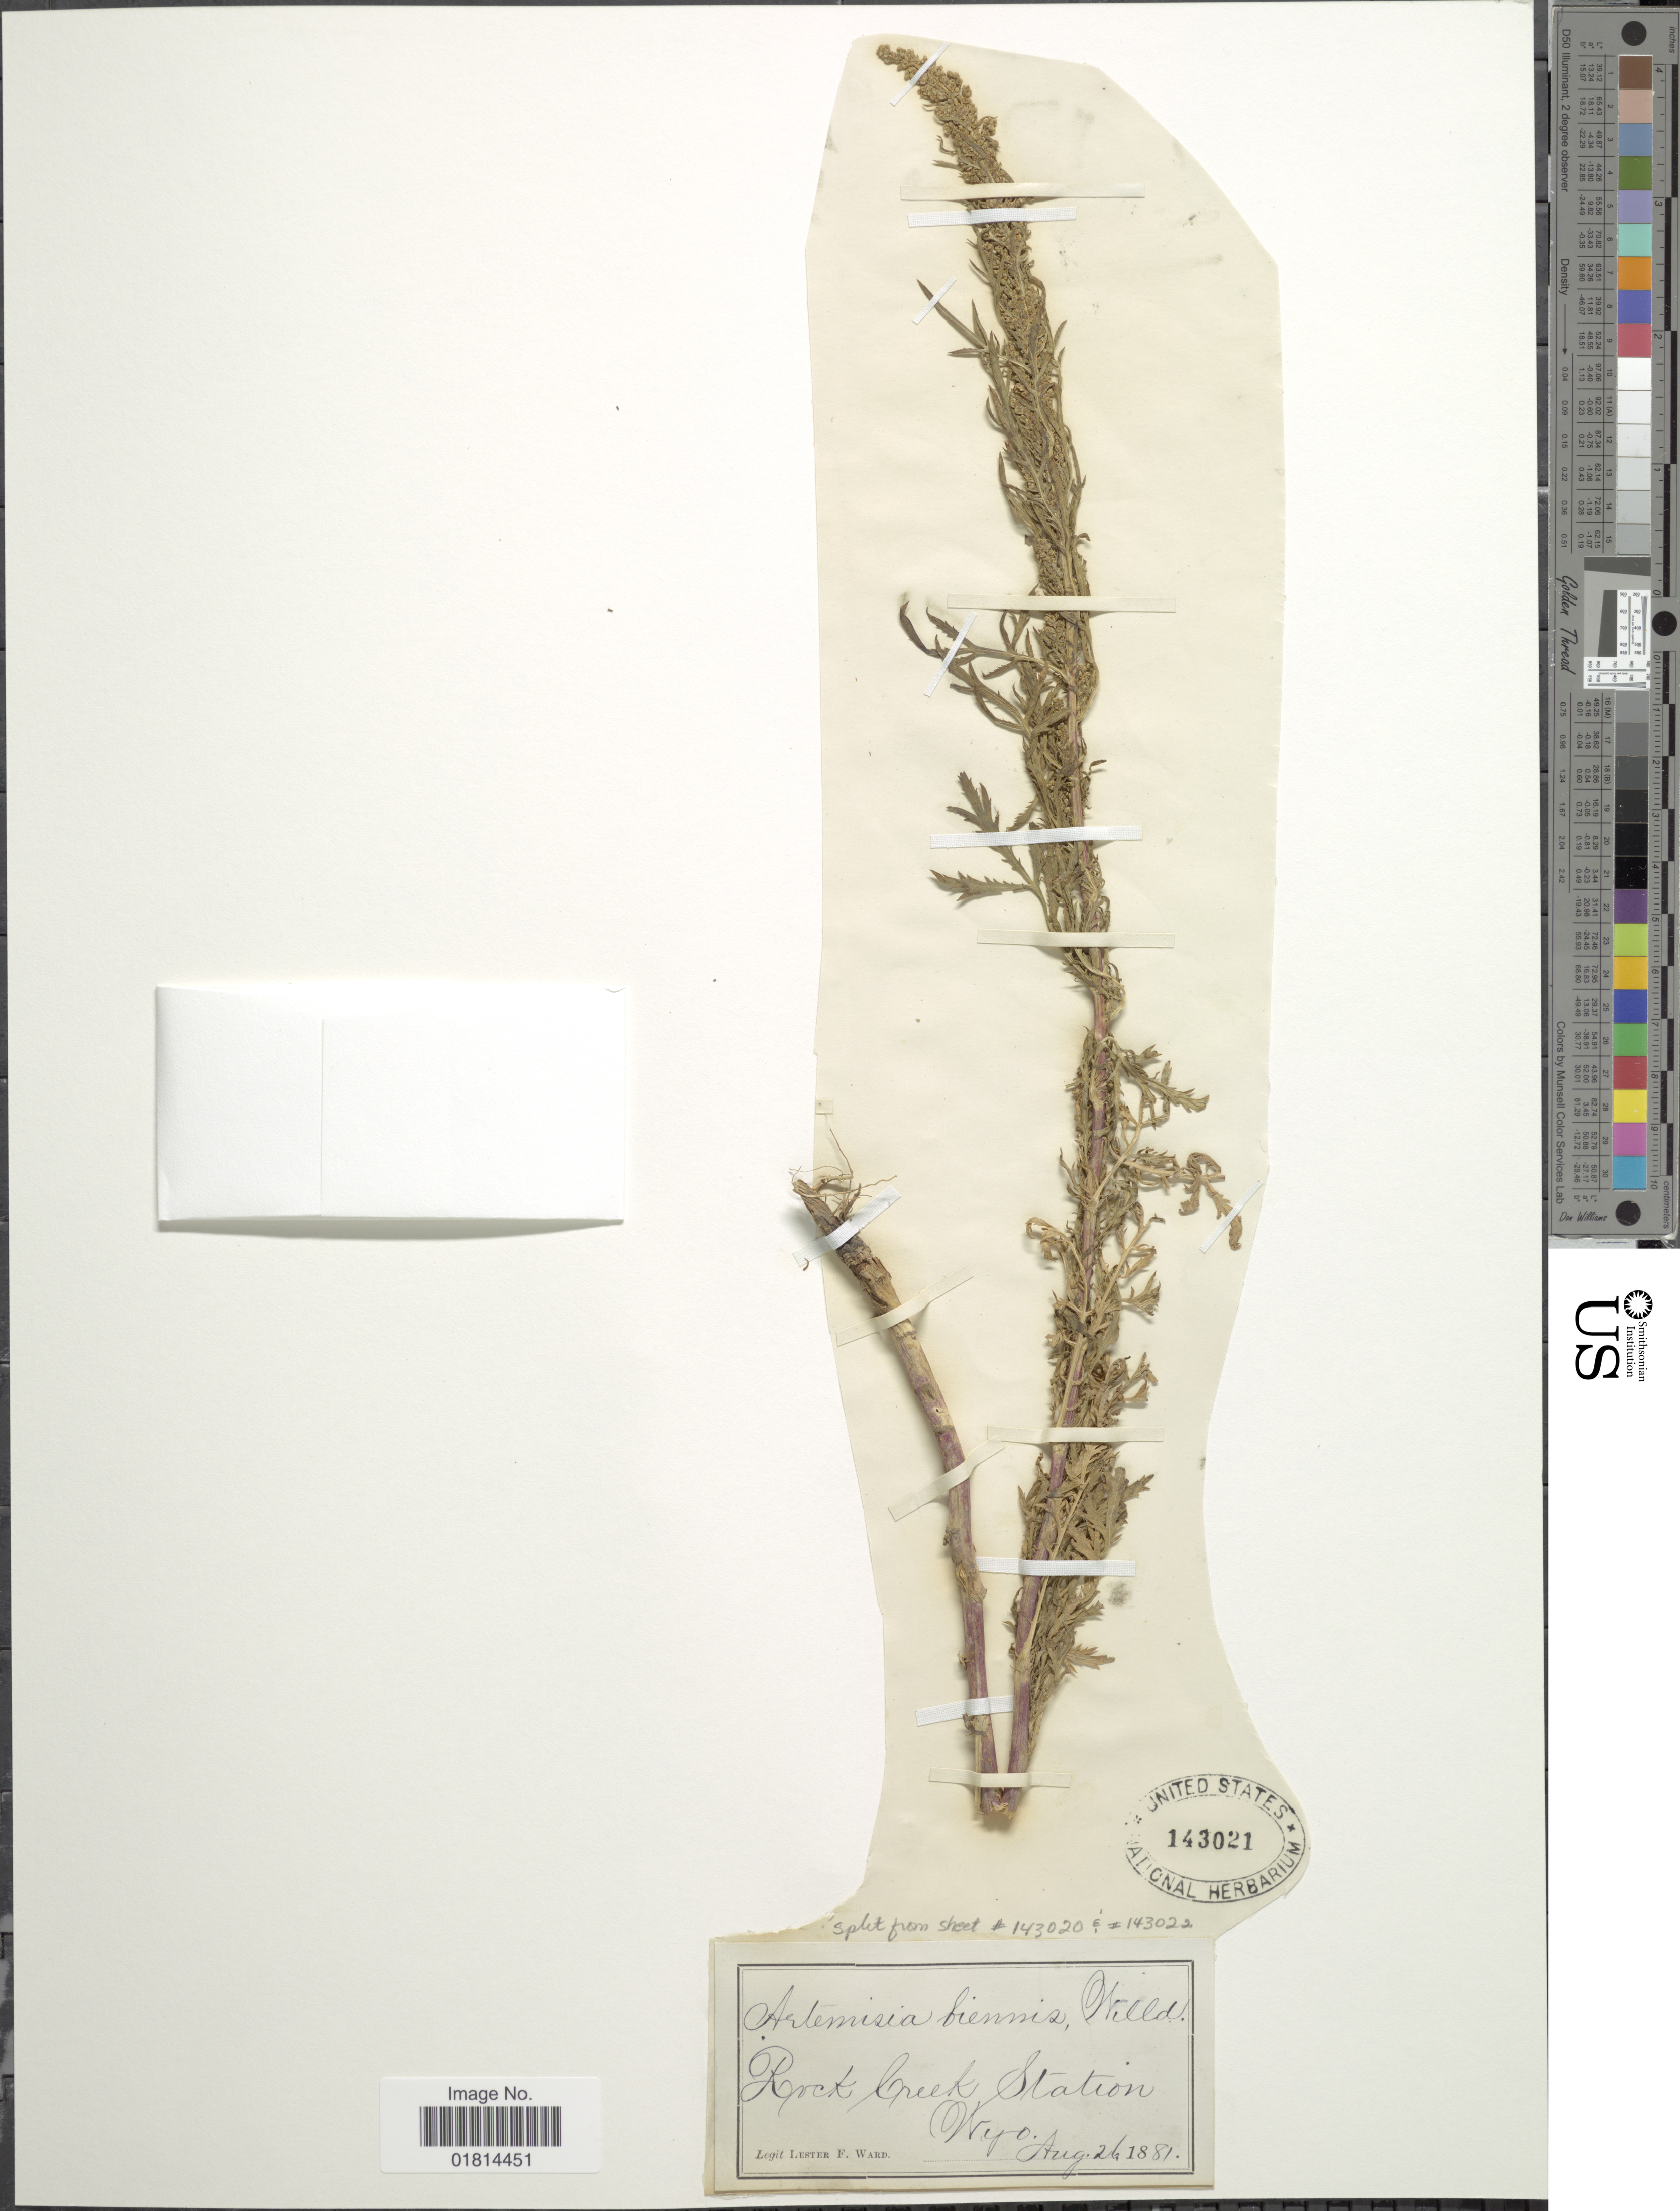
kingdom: Plantae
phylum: Tracheophyta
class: Magnoliopsida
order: Asterales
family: Asteraceae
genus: Artemisia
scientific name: Artemisia biennis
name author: Willd.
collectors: L. F. Ward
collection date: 1881-08-26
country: United States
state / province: Wyoming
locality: Rock Creek Station, Wyo.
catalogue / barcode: US 143021